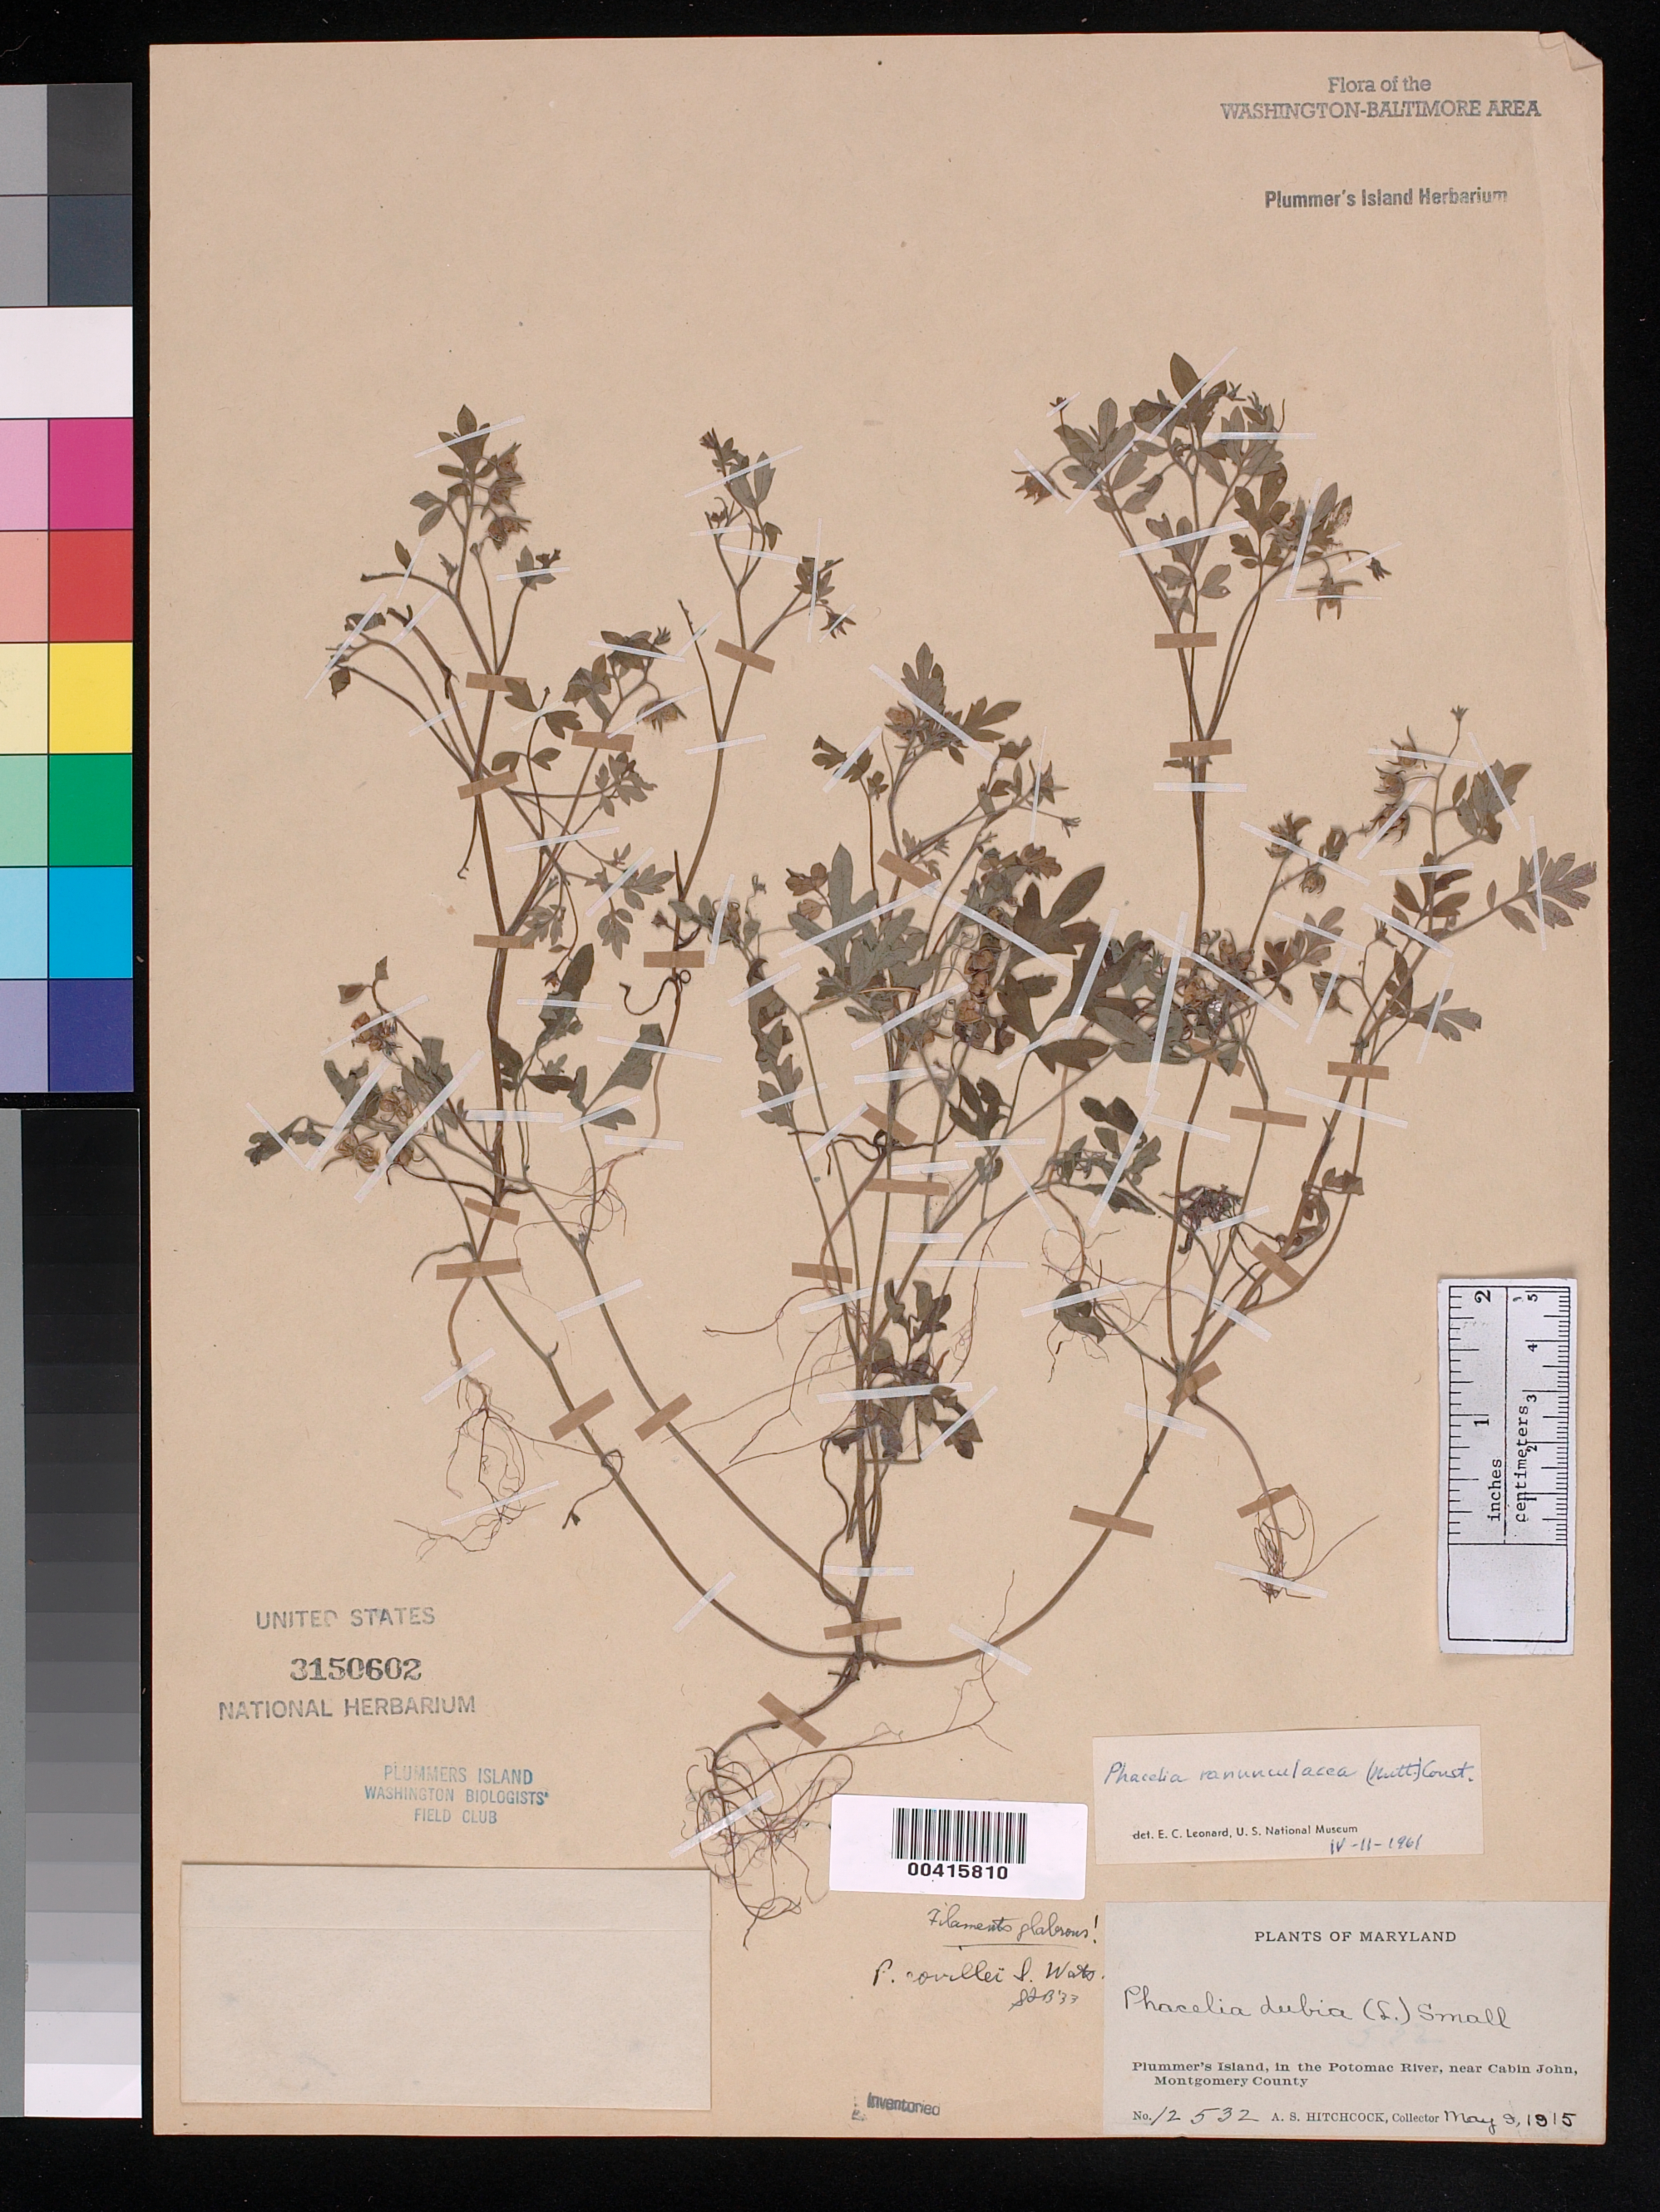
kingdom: Plantae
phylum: Tracheophyta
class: Magnoliopsida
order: Boraginales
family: Hydrophyllaceae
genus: Phacelia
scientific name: Phacelia ranunculacea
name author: (Nutt.) Constance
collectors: A. S. Hitchcock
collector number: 12532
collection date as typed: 09 May 1915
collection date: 1915-05-09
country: United States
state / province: Maryland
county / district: Montgomery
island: Plummers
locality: Plummer's Island C. & O. Canal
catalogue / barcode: US 3150602